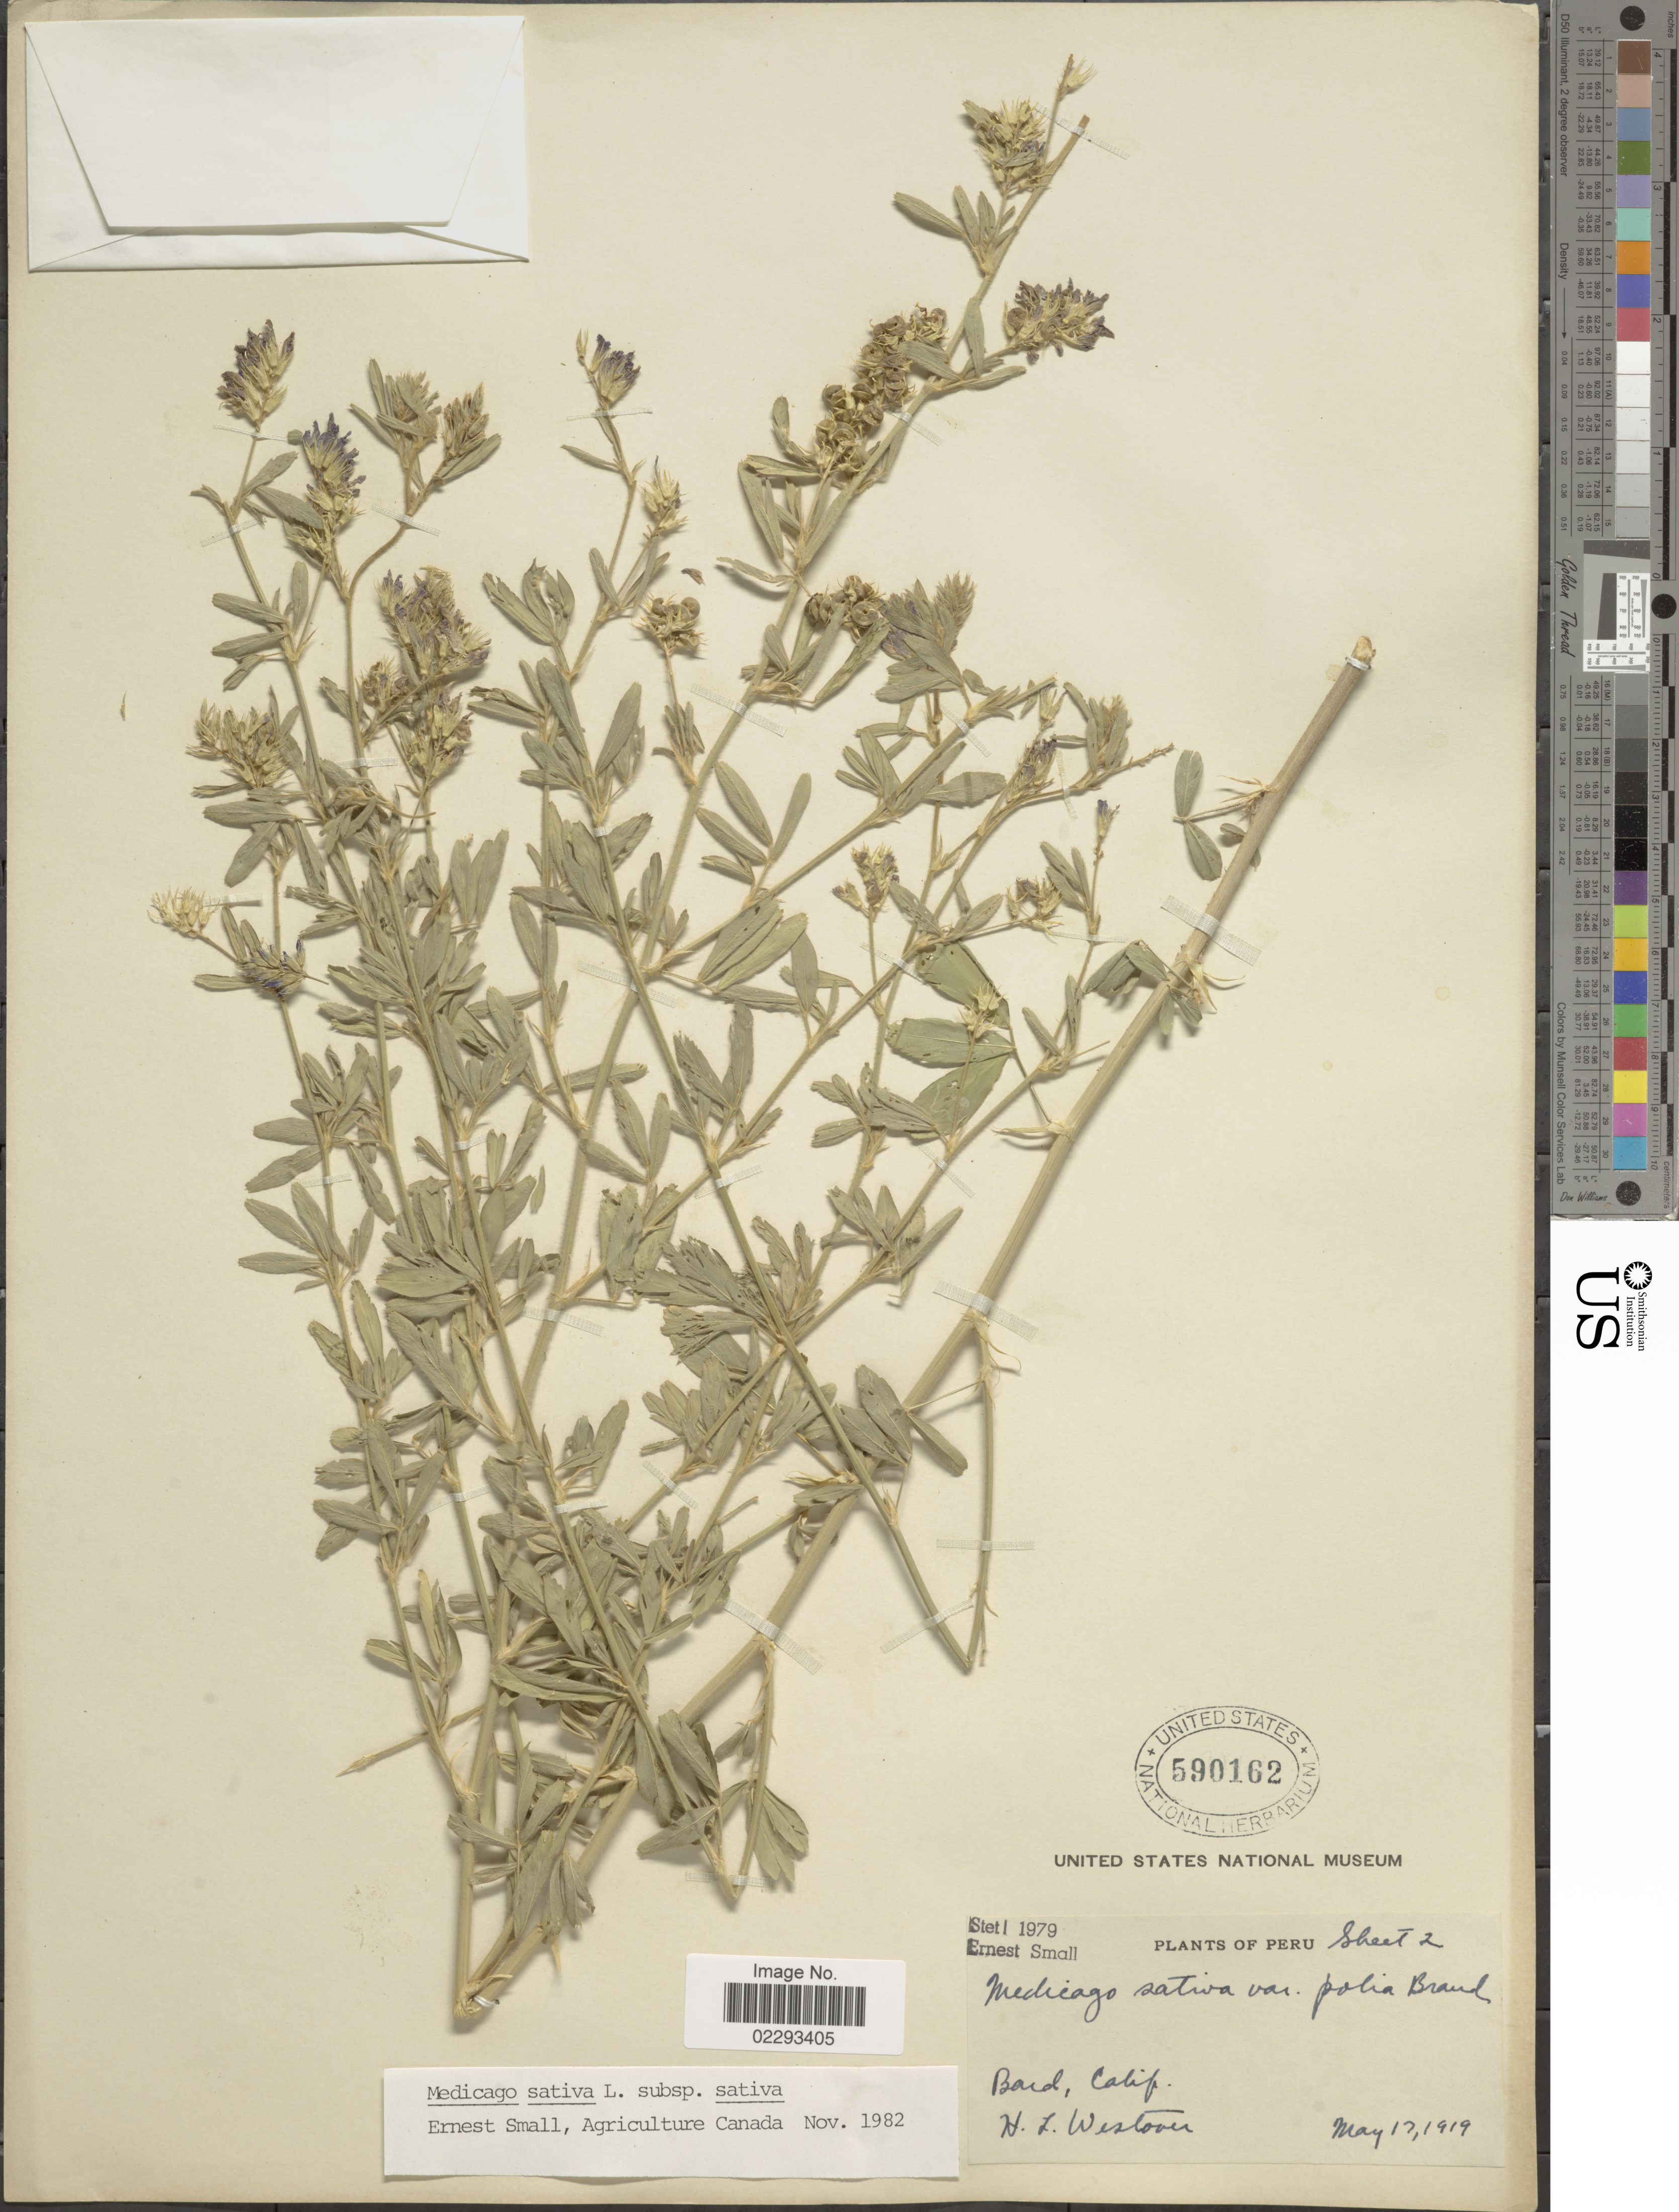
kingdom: Plantae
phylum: Tracheophyta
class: Magnoliopsida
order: Fabales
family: Fabaceae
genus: Medicago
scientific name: Medicago sativa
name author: L.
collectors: H. Westover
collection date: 1919-05-17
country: Peru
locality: Bard, Calif.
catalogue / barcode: US 590162